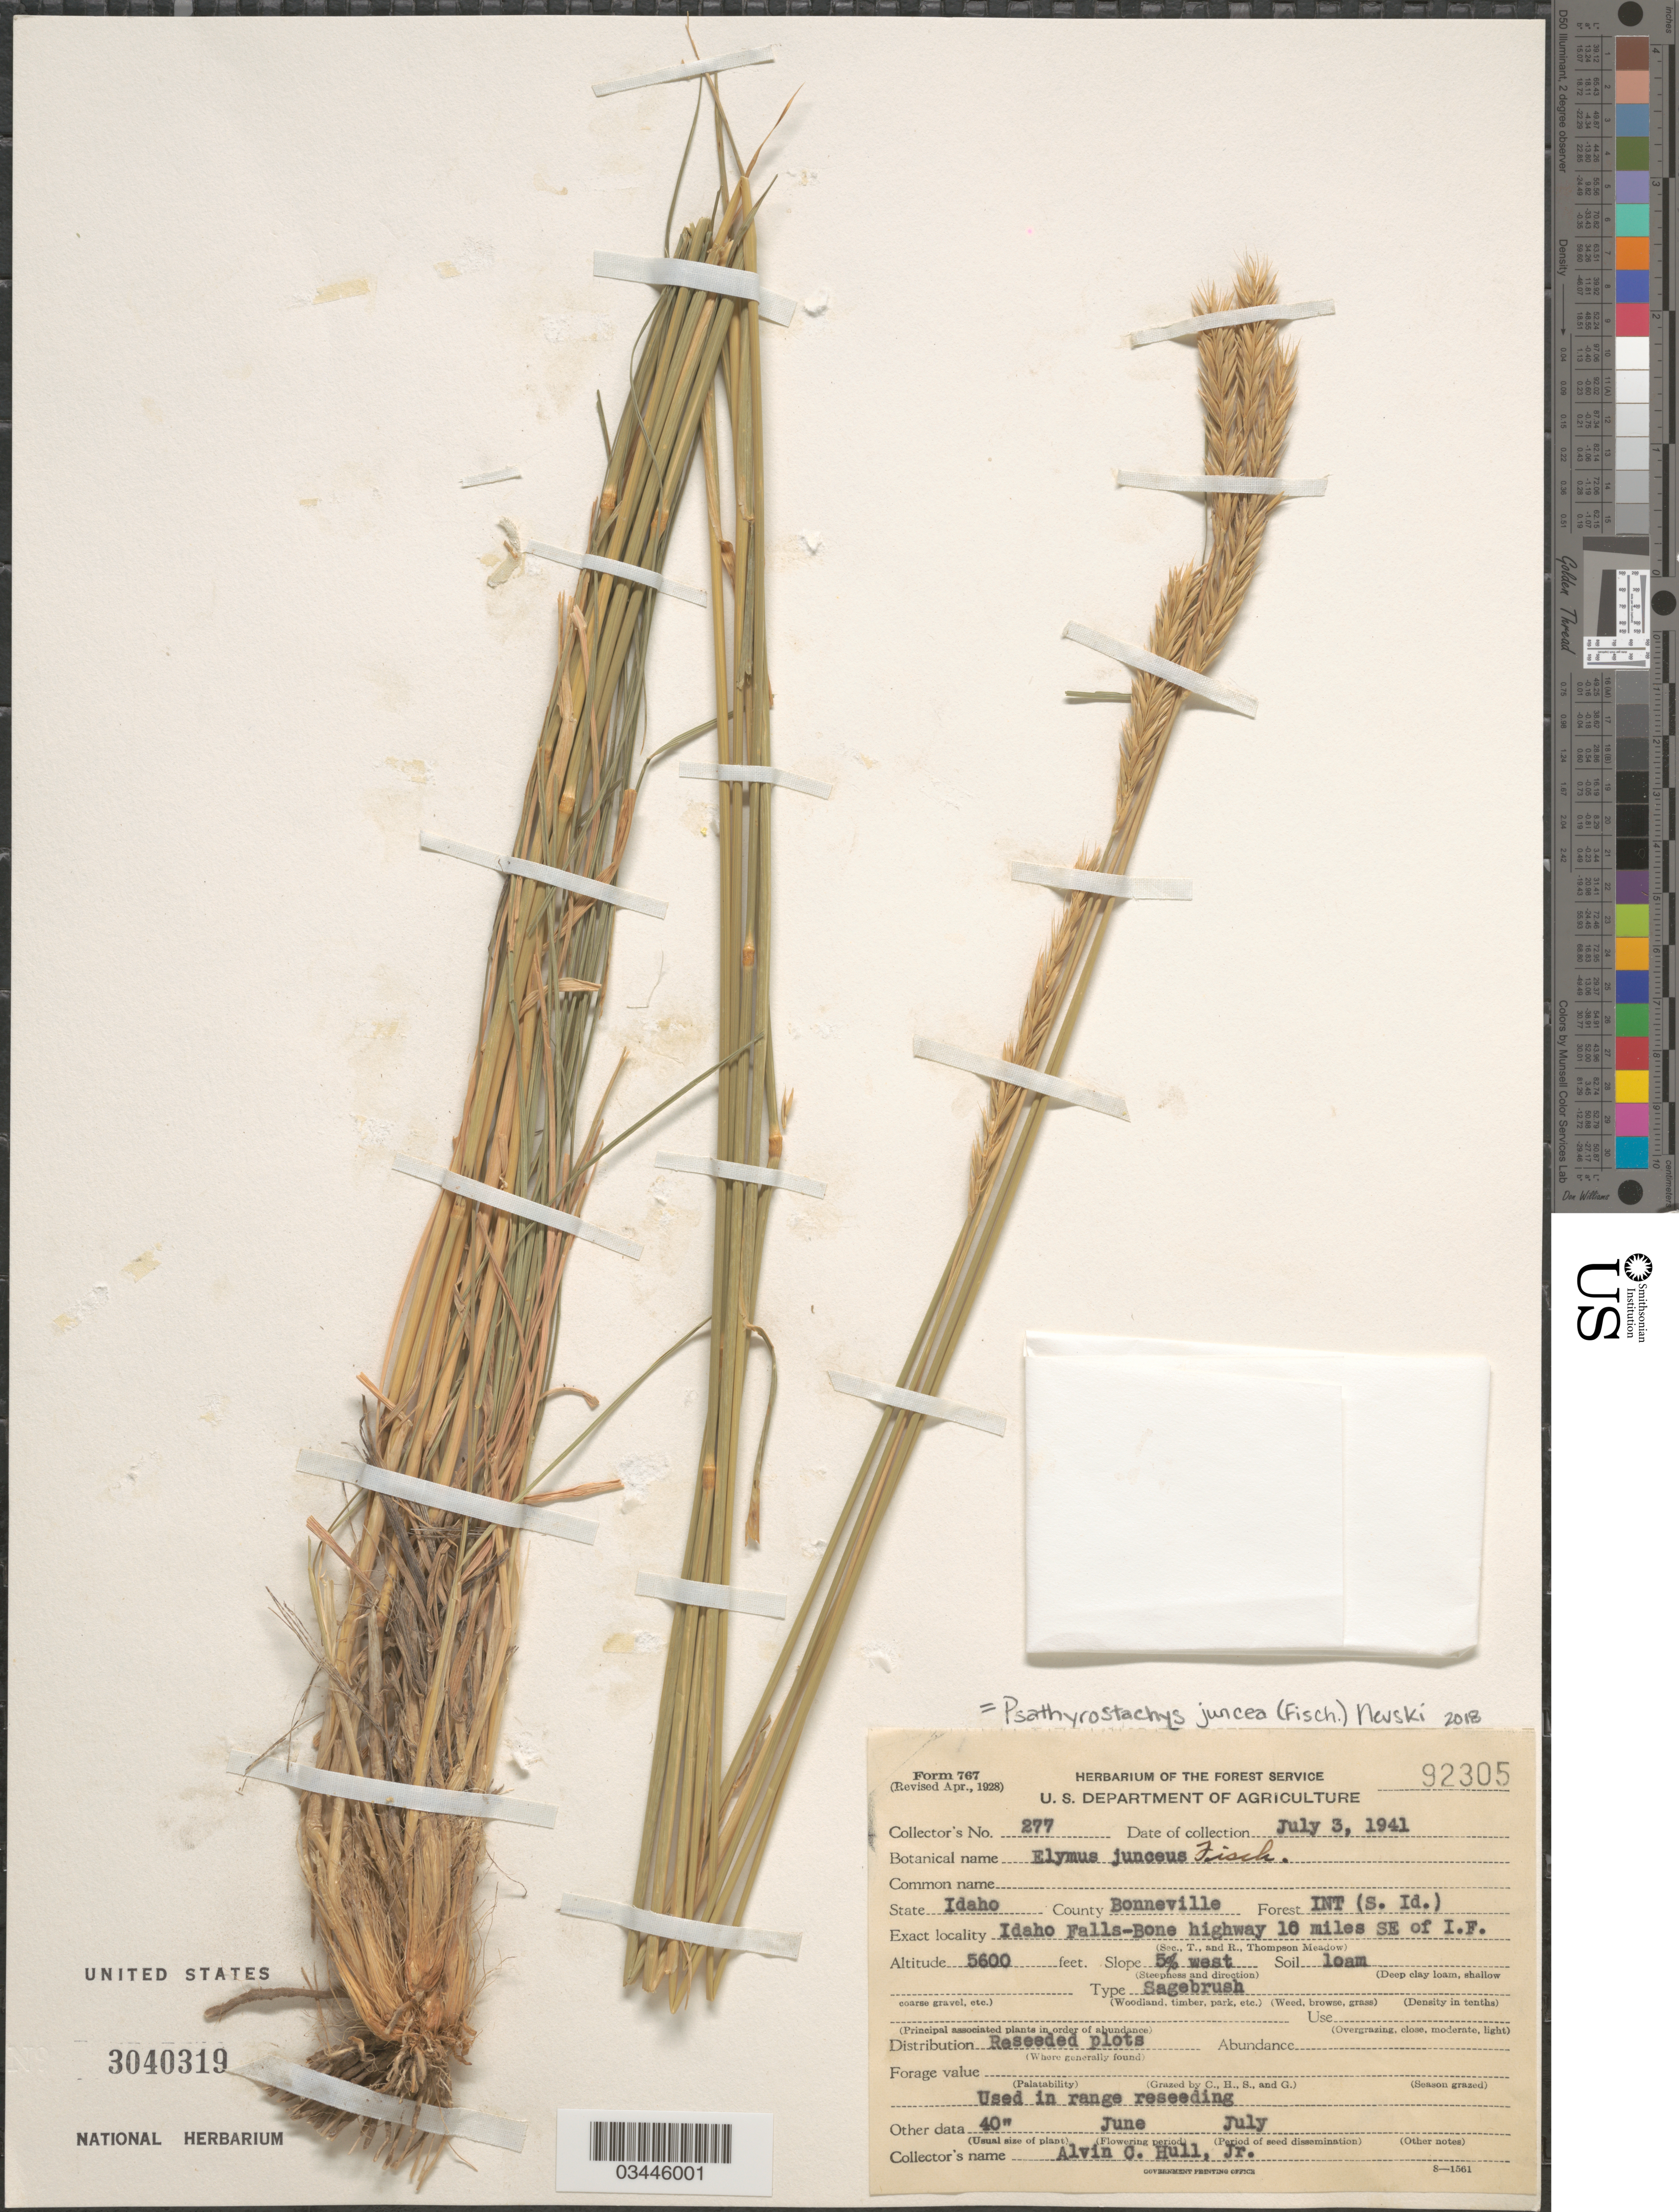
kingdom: Plantae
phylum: Tracheophyta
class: Liliopsida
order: Poales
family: Poaceae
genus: Psathyrostachys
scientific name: Psathyrostachys juncea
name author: (Fisch.) Nevki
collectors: A. Hull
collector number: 277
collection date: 1941-07-03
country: United States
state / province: Idaho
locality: County Bonneville. Forest INT (S. Id.). Idaho Falls-Bone highway 10 miles SE of I.F. Slope 5% west.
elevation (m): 1707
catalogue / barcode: US 3040319